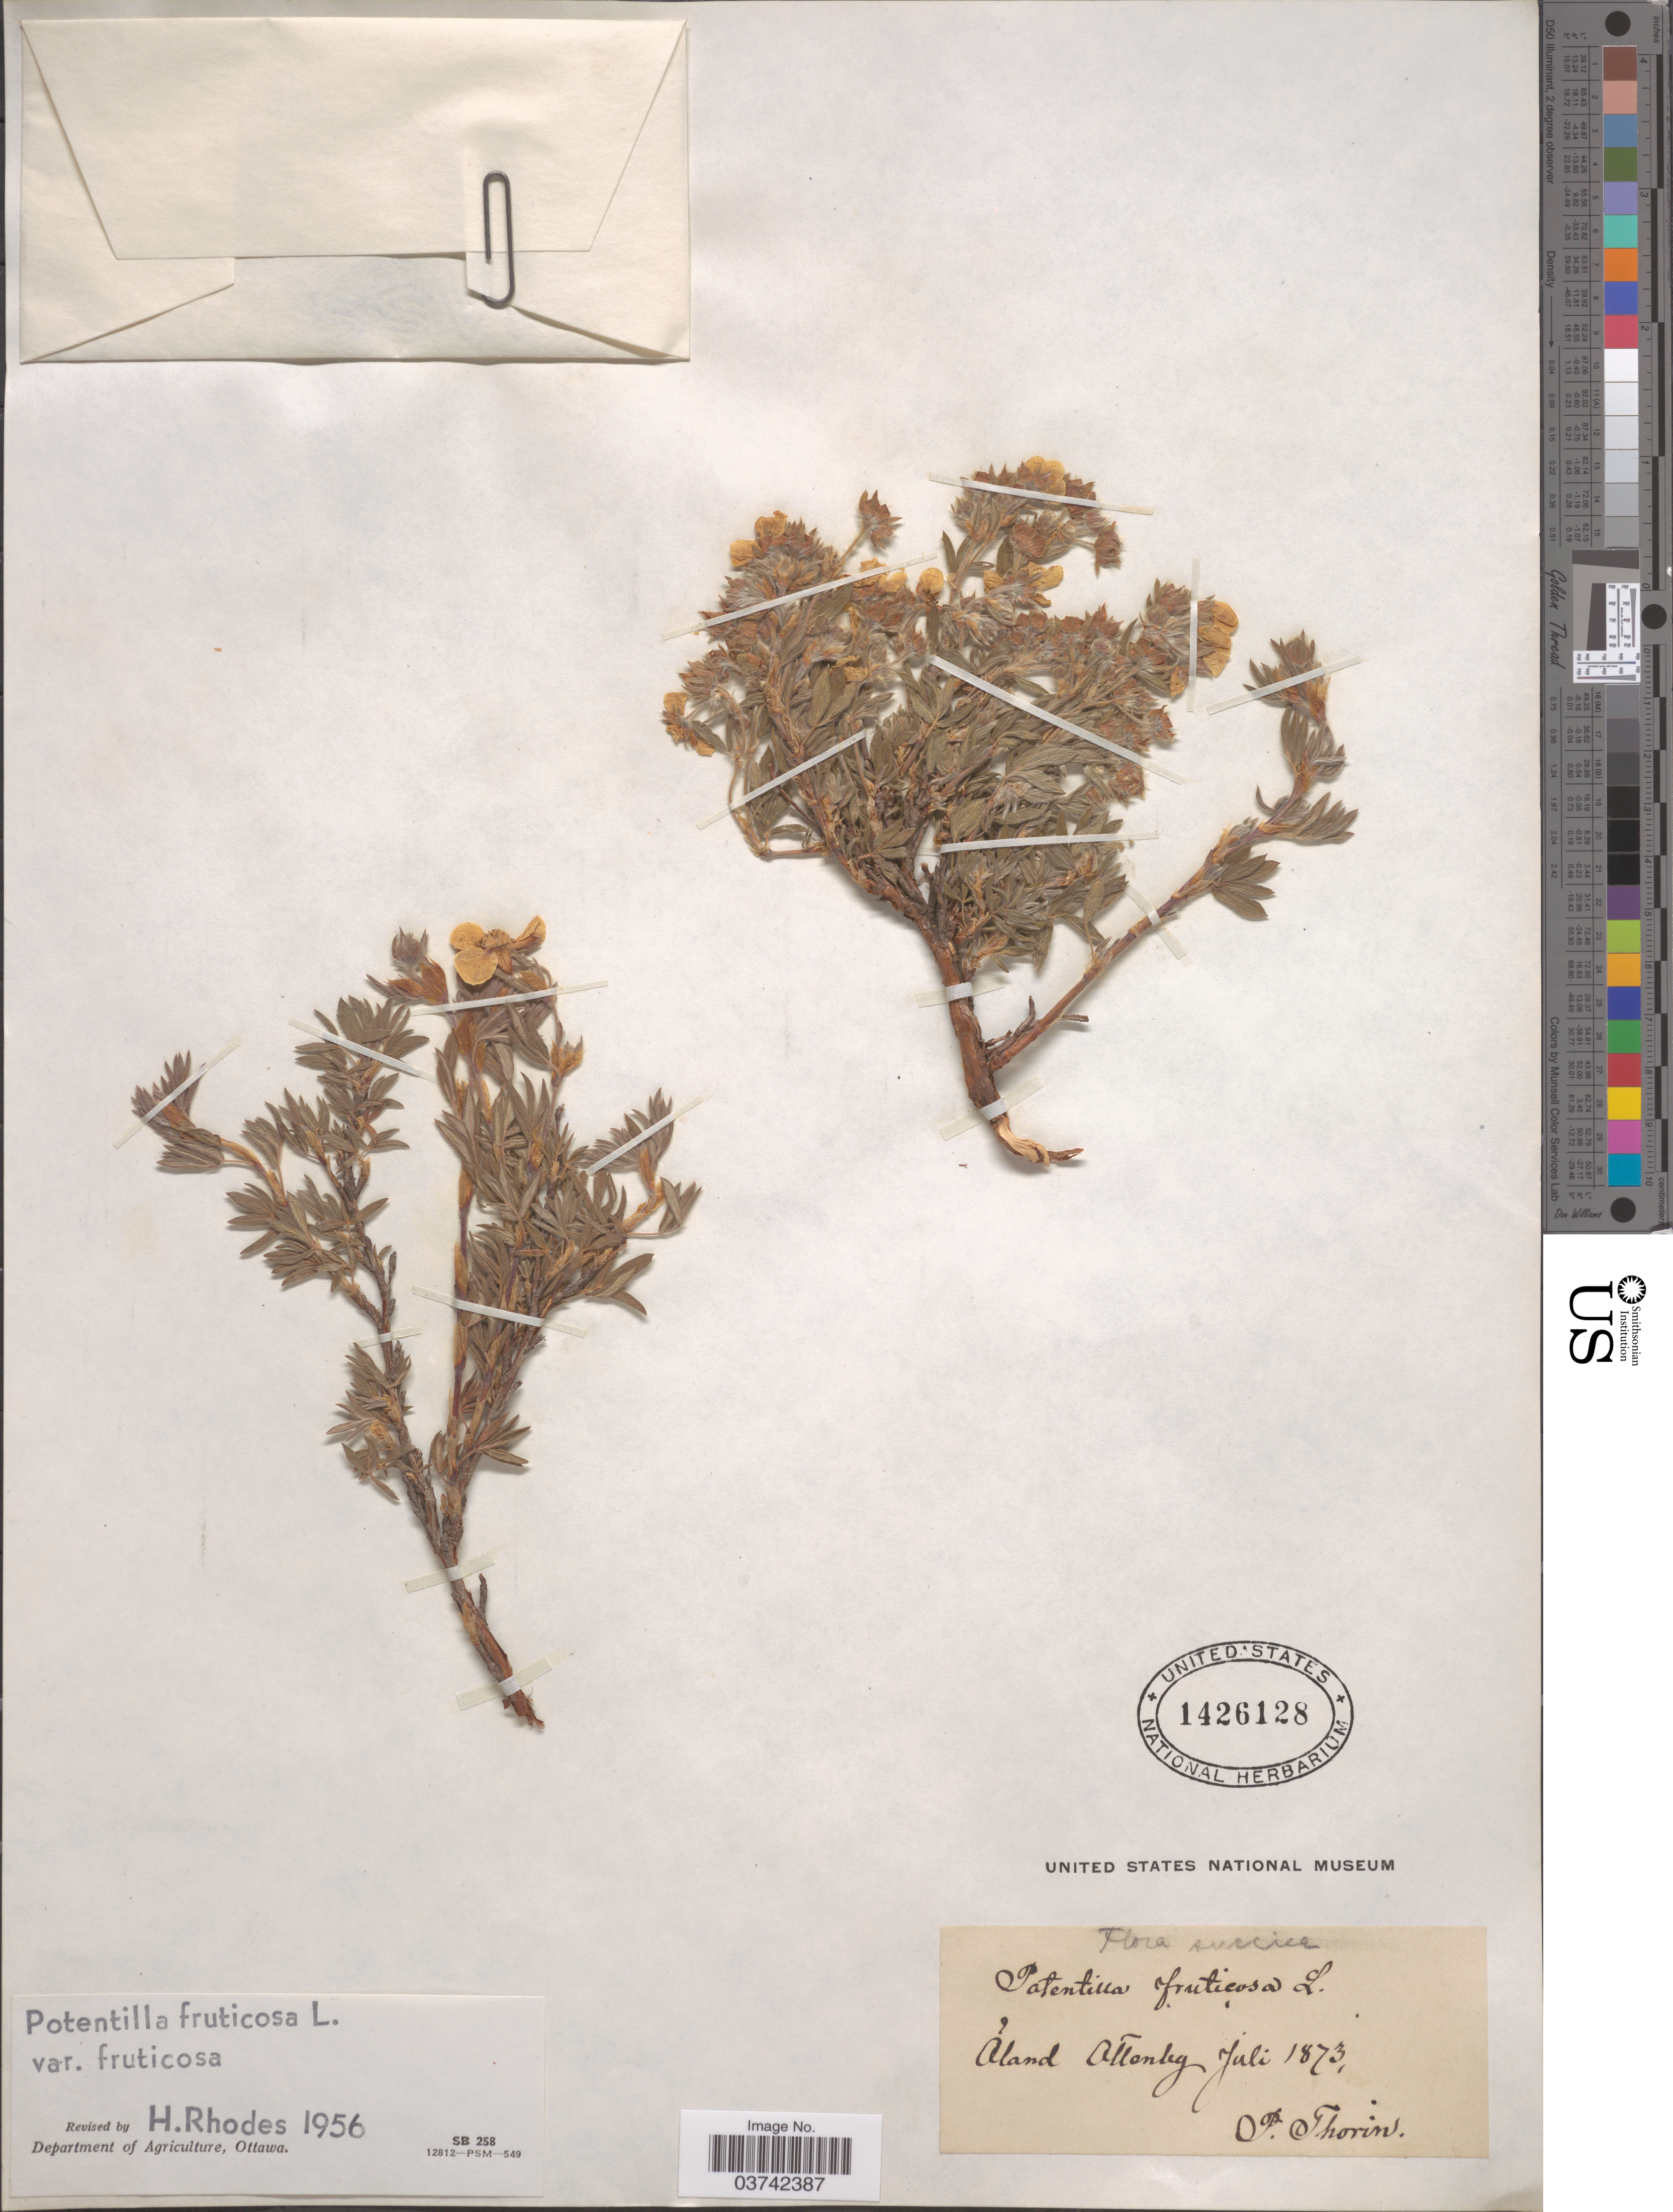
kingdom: Plantae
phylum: Tracheophyta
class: Magnoliopsida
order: Rosales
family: Rosaceae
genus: Dasiphora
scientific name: Dasiphora fruticosa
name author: (L.) Rydb.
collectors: P. Thorin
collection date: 1873-07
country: Sweden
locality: Suecica. Öland Ottenby.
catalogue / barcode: US 1426128